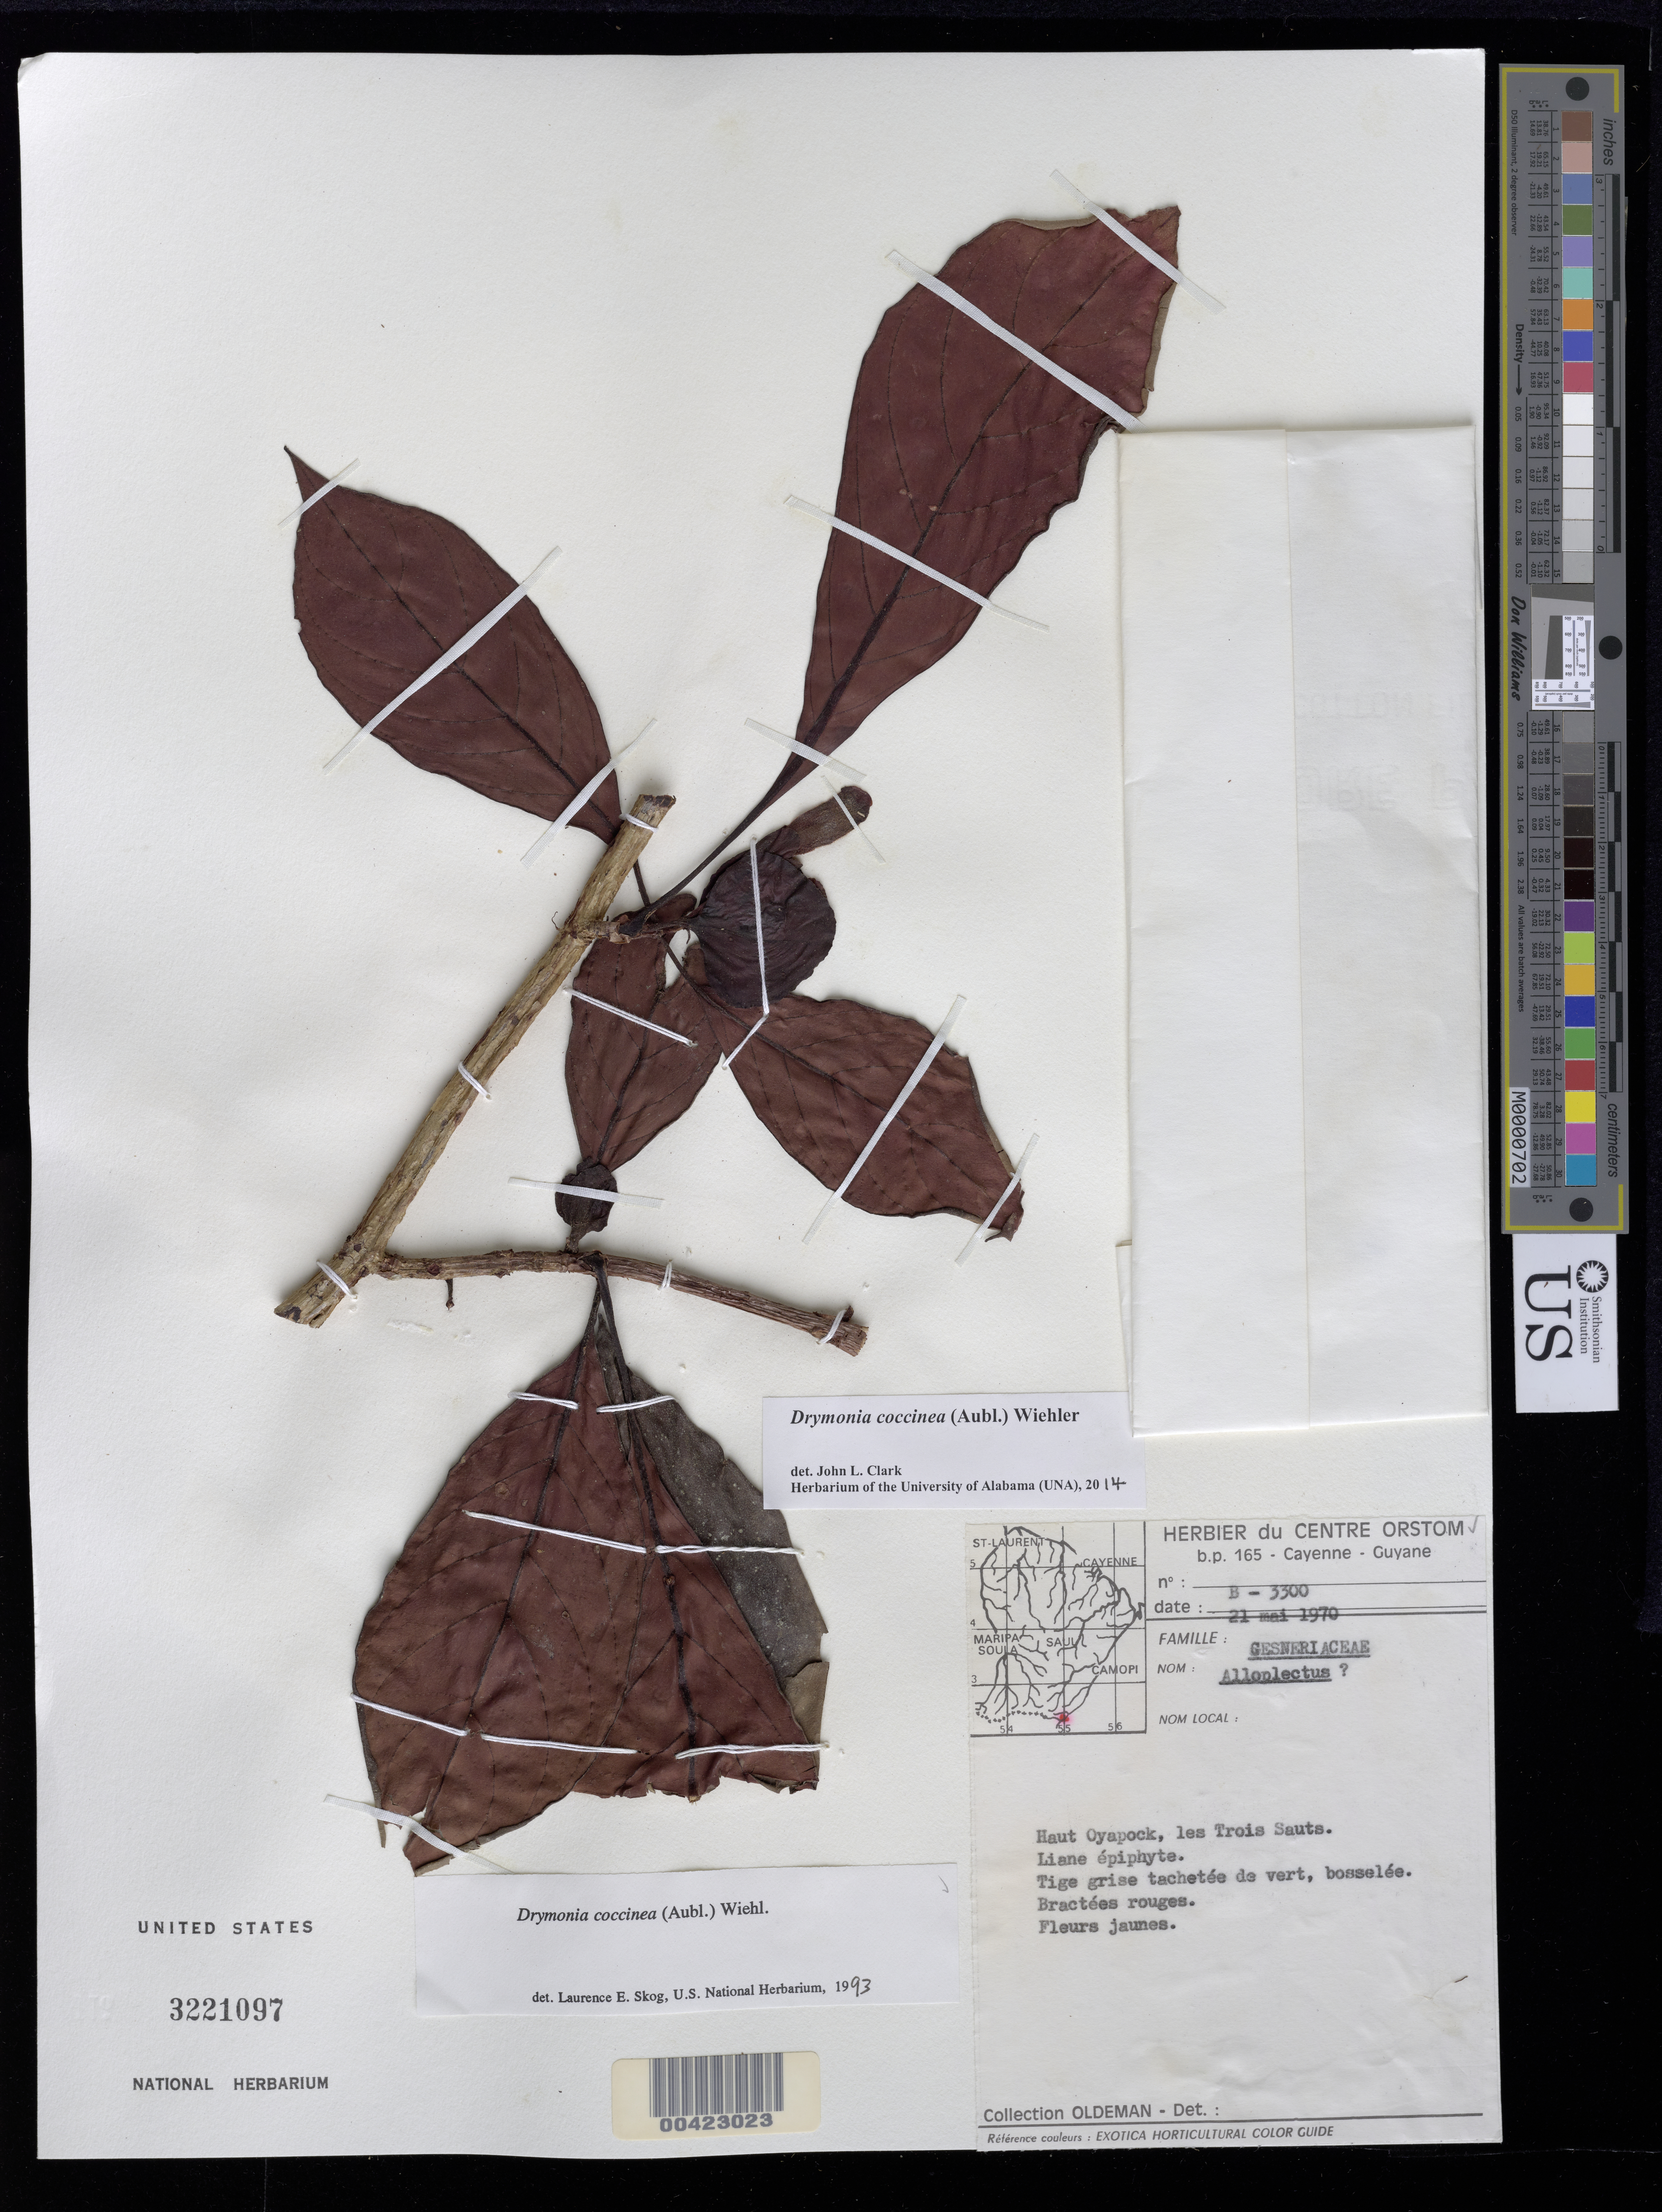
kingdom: Plantae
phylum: Tracheophyta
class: Magnoliopsida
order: Lamiales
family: Gesneriaceae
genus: Drymonia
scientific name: Drymonia coccinea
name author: (Aubl.) Wiehler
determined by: Skog, Laurence E.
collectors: R. Oldeman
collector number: B- 3300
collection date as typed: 21 May 1970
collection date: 1970-05-21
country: French Guiana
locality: Haut Oyapock, les Trois Sauts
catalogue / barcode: US 3221097